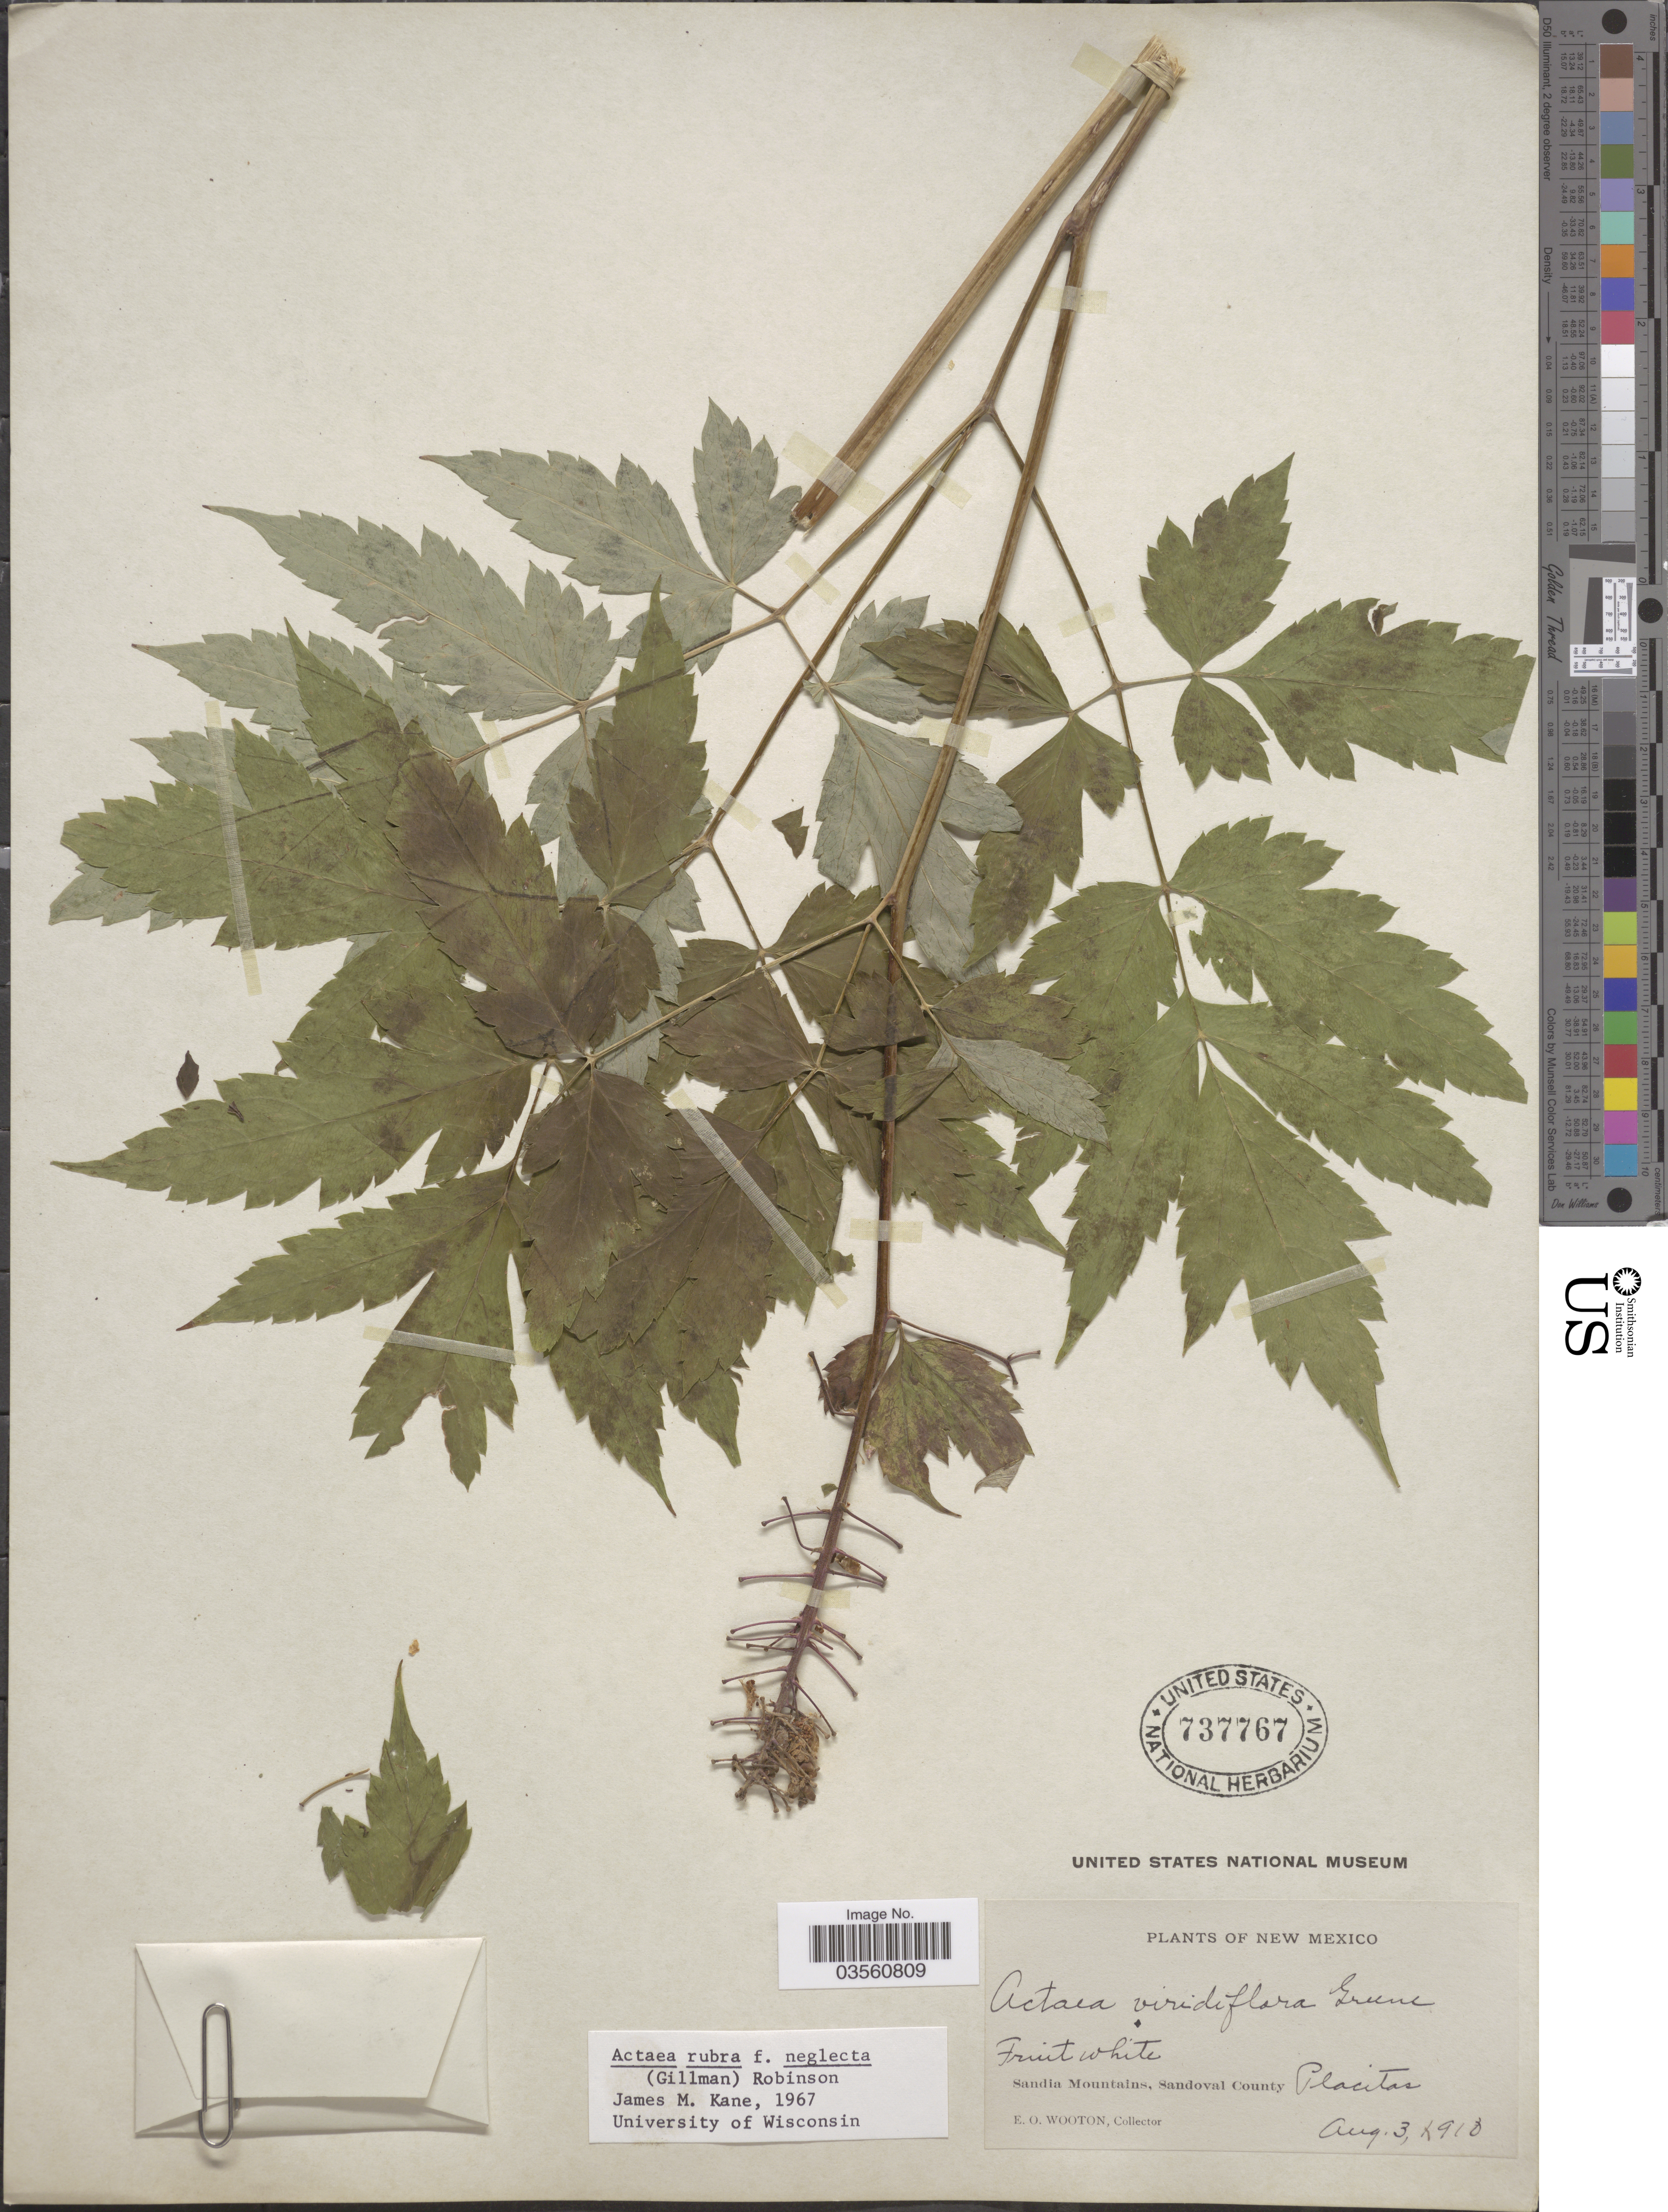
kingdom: Plantae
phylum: Tracheophyta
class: Magnoliopsida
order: Ranunculales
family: Ranunculaceae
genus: Actaea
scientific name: Actaea rubra f. neglecta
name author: (Gillman) B.L. Rob.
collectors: E. O. Wooton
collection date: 1910-08-03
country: United States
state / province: New Mexico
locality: Sandia Mountains, Sandoval County, Placitas.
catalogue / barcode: US 737767